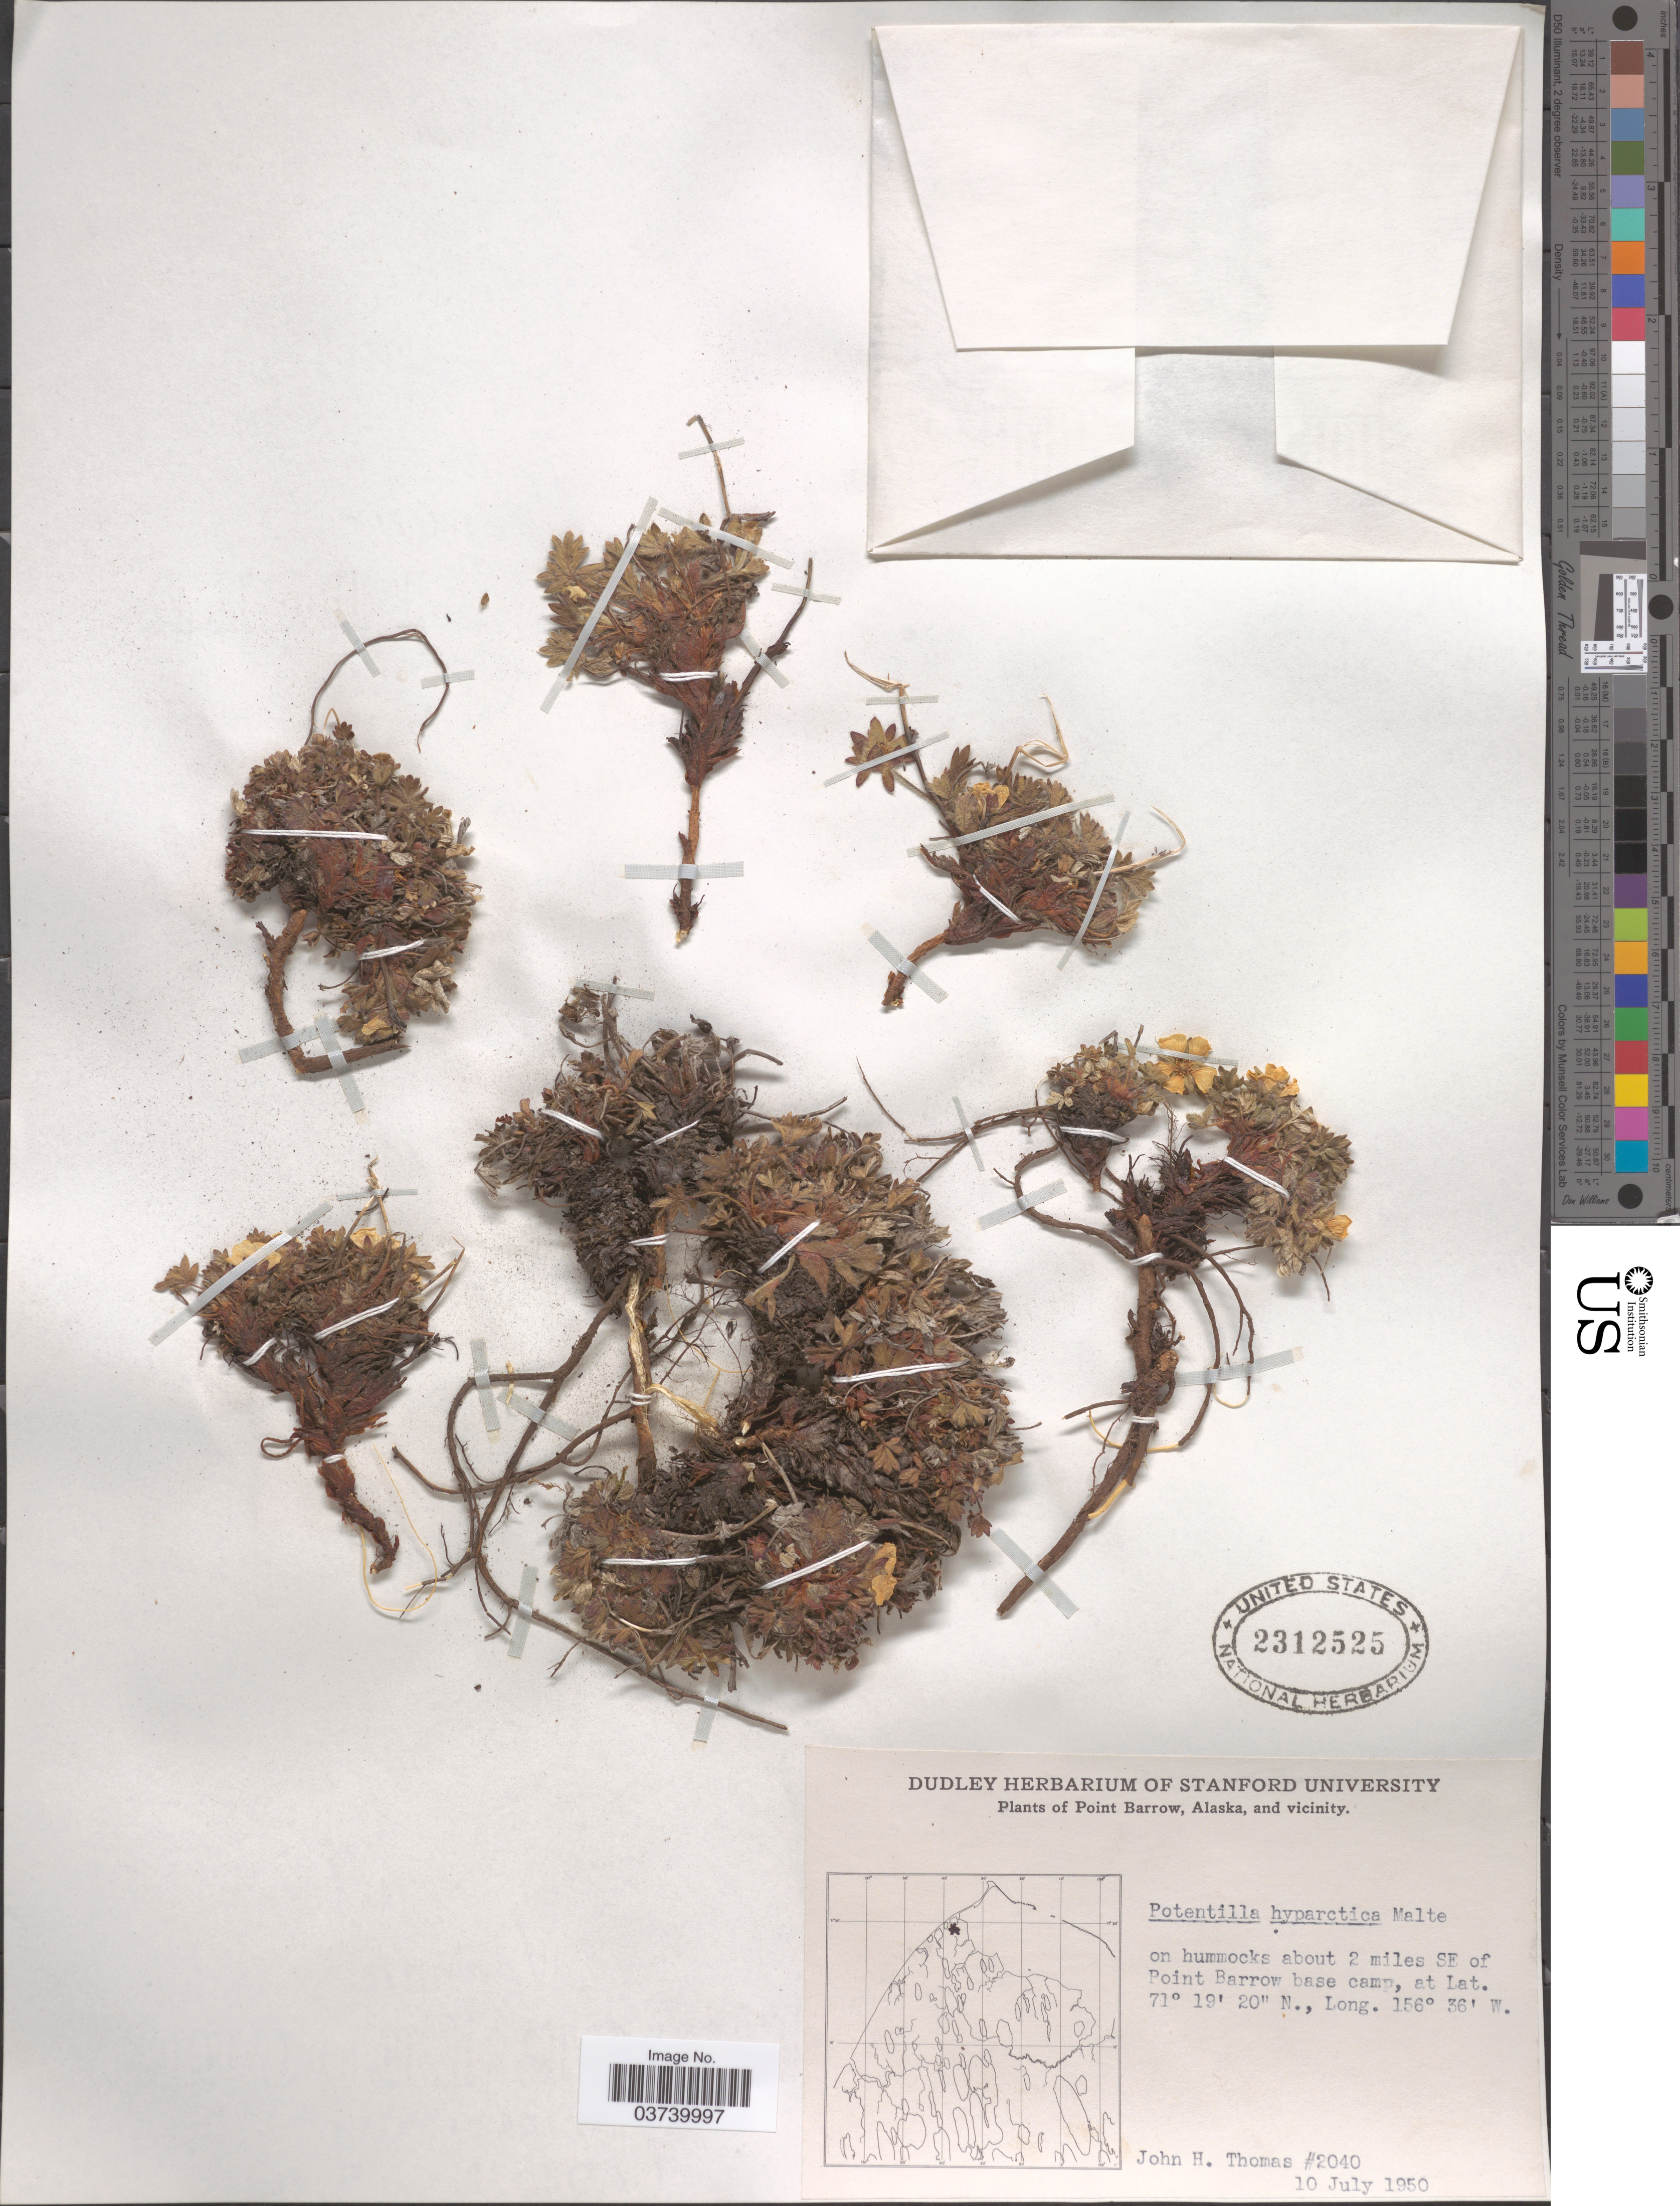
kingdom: Plantae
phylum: Tracheophyta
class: Magnoliopsida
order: Rosales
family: Rosaceae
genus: Potentilla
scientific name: Potentilla hyparctica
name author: Malte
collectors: J. H. Thomas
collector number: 2040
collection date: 1950-07-10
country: United States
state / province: Alaska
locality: Point Barrow, Alaska, and vicinity. About 2 miles SE of Point Barrow base camp.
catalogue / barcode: US 2312525